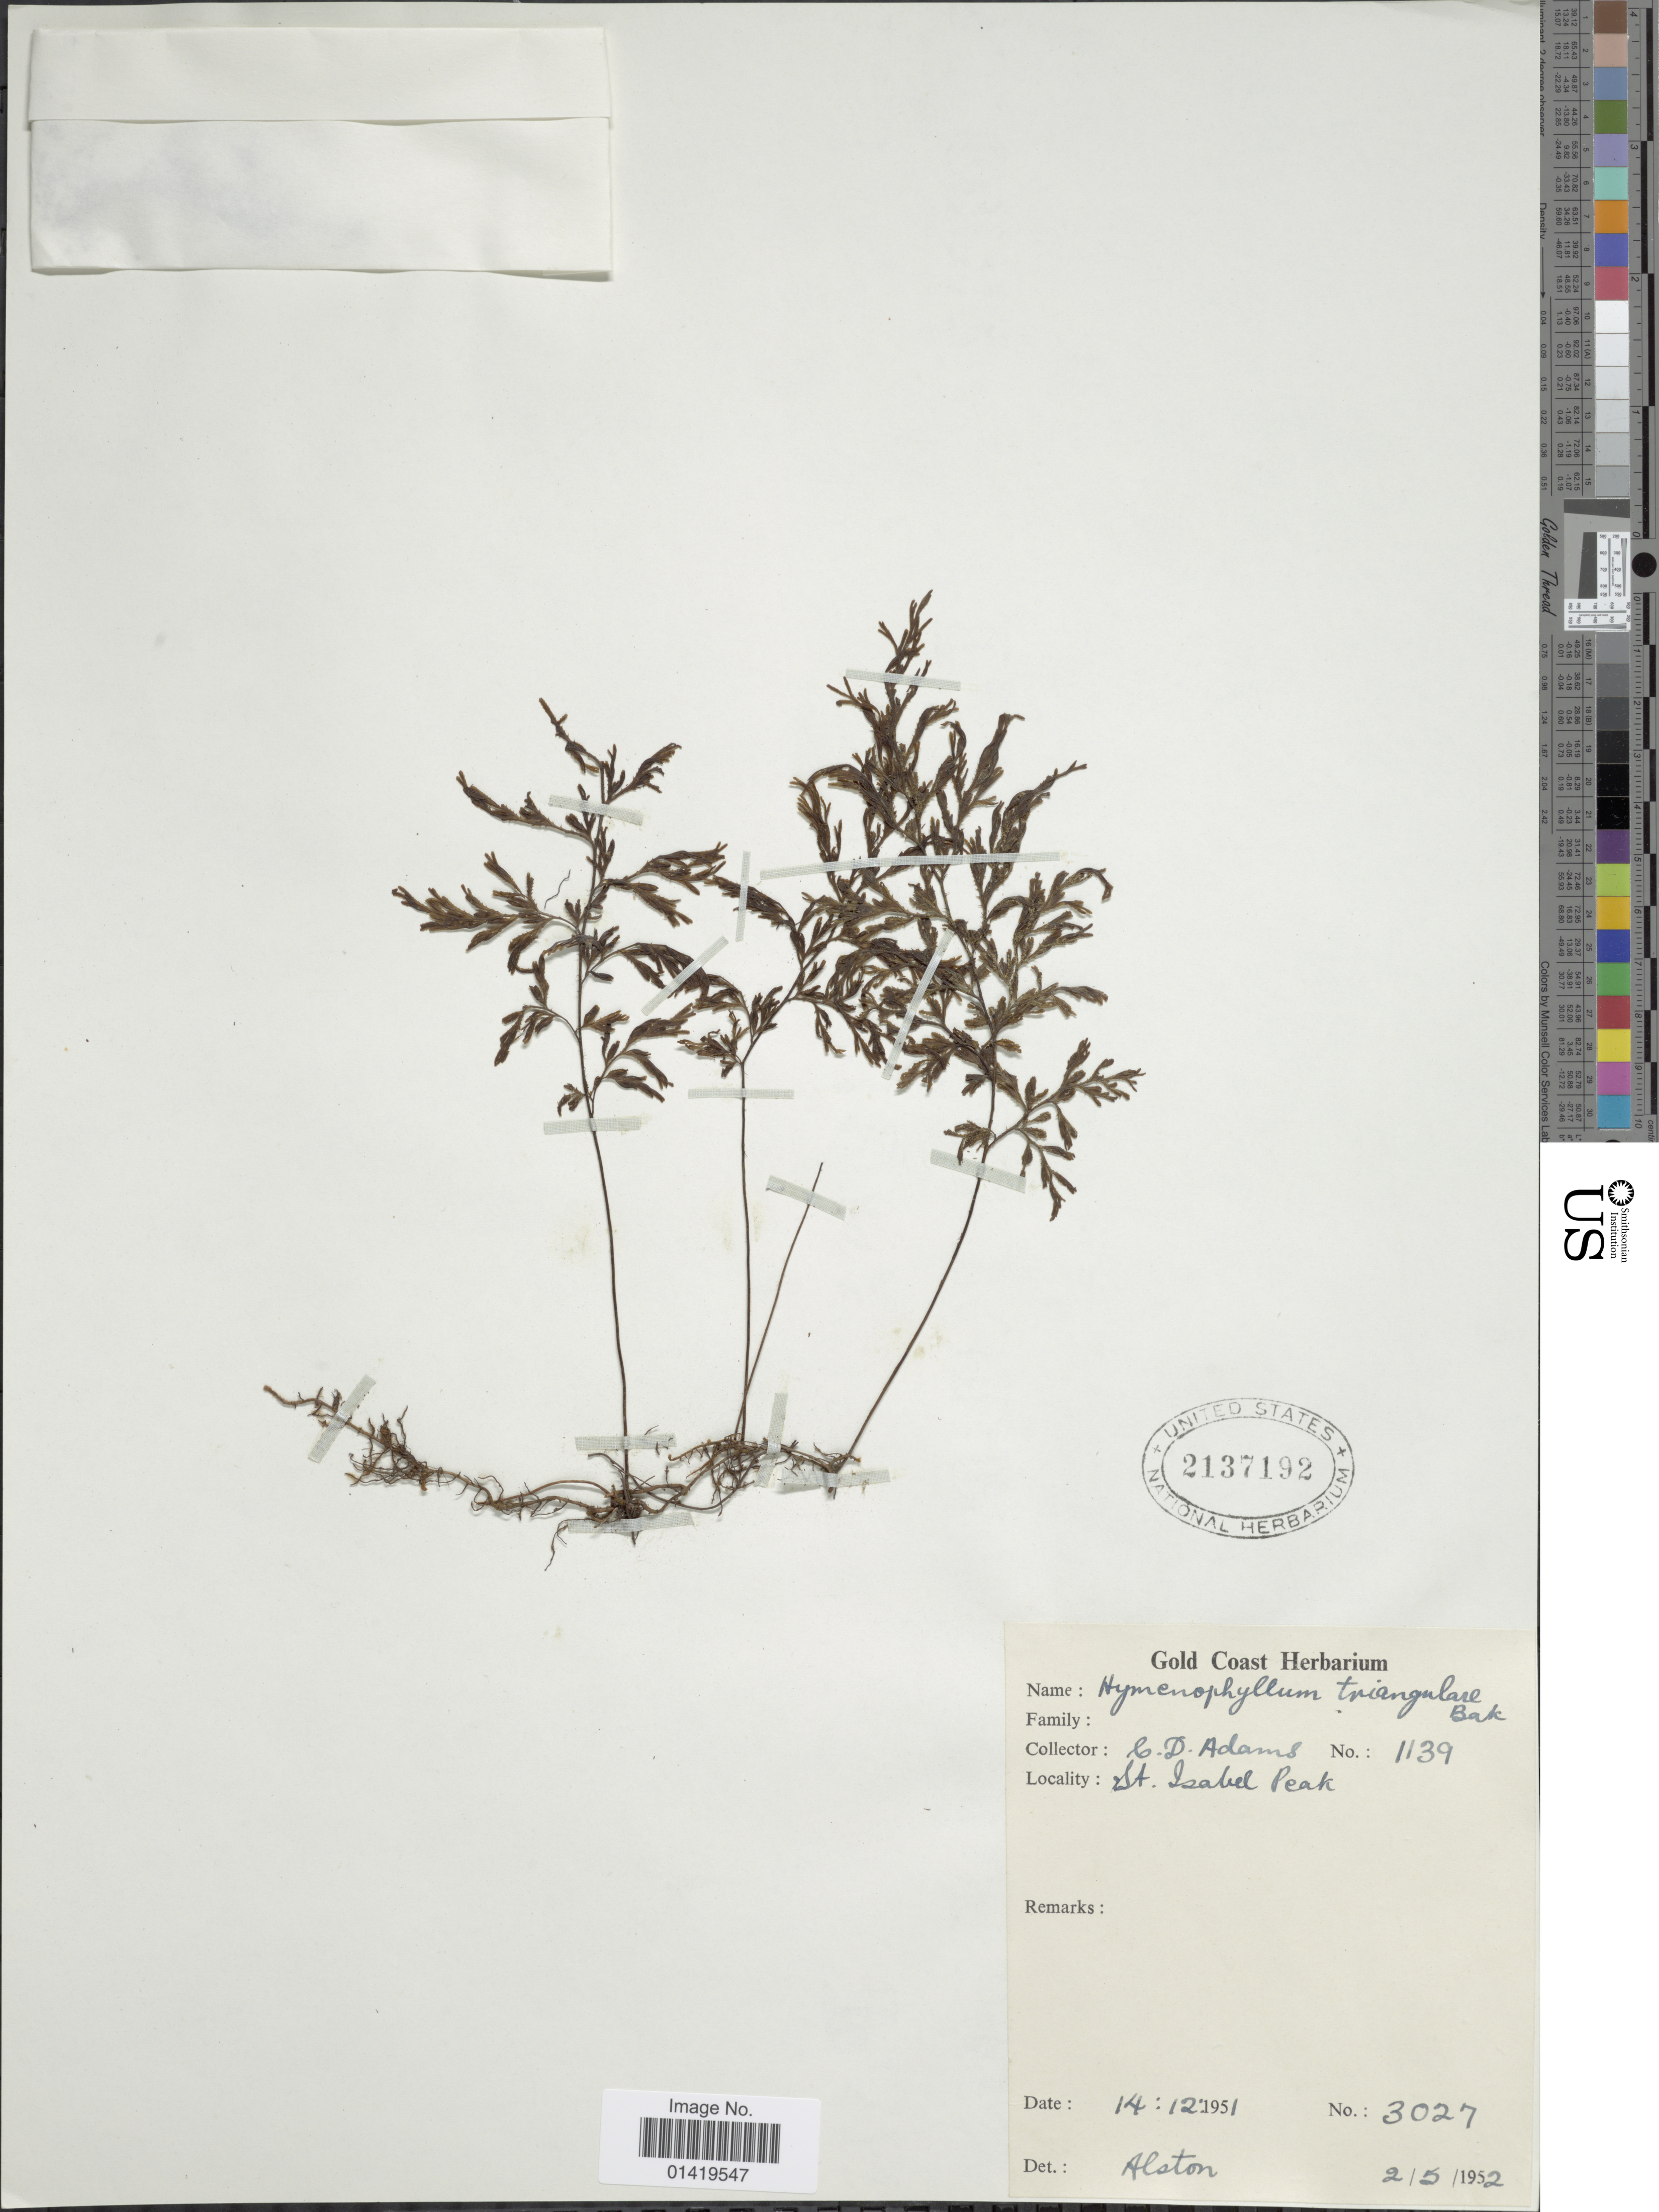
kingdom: Plantae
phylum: Tracheophyta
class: Polypodiopsida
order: Hymenophyllales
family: Hymenophyllaceae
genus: Hymenophyllum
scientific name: Hymenophyllum triangulare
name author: Baker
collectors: C. D. Adams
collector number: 1139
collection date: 1951-12-14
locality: St. Isabel Peak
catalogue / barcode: US 2137192